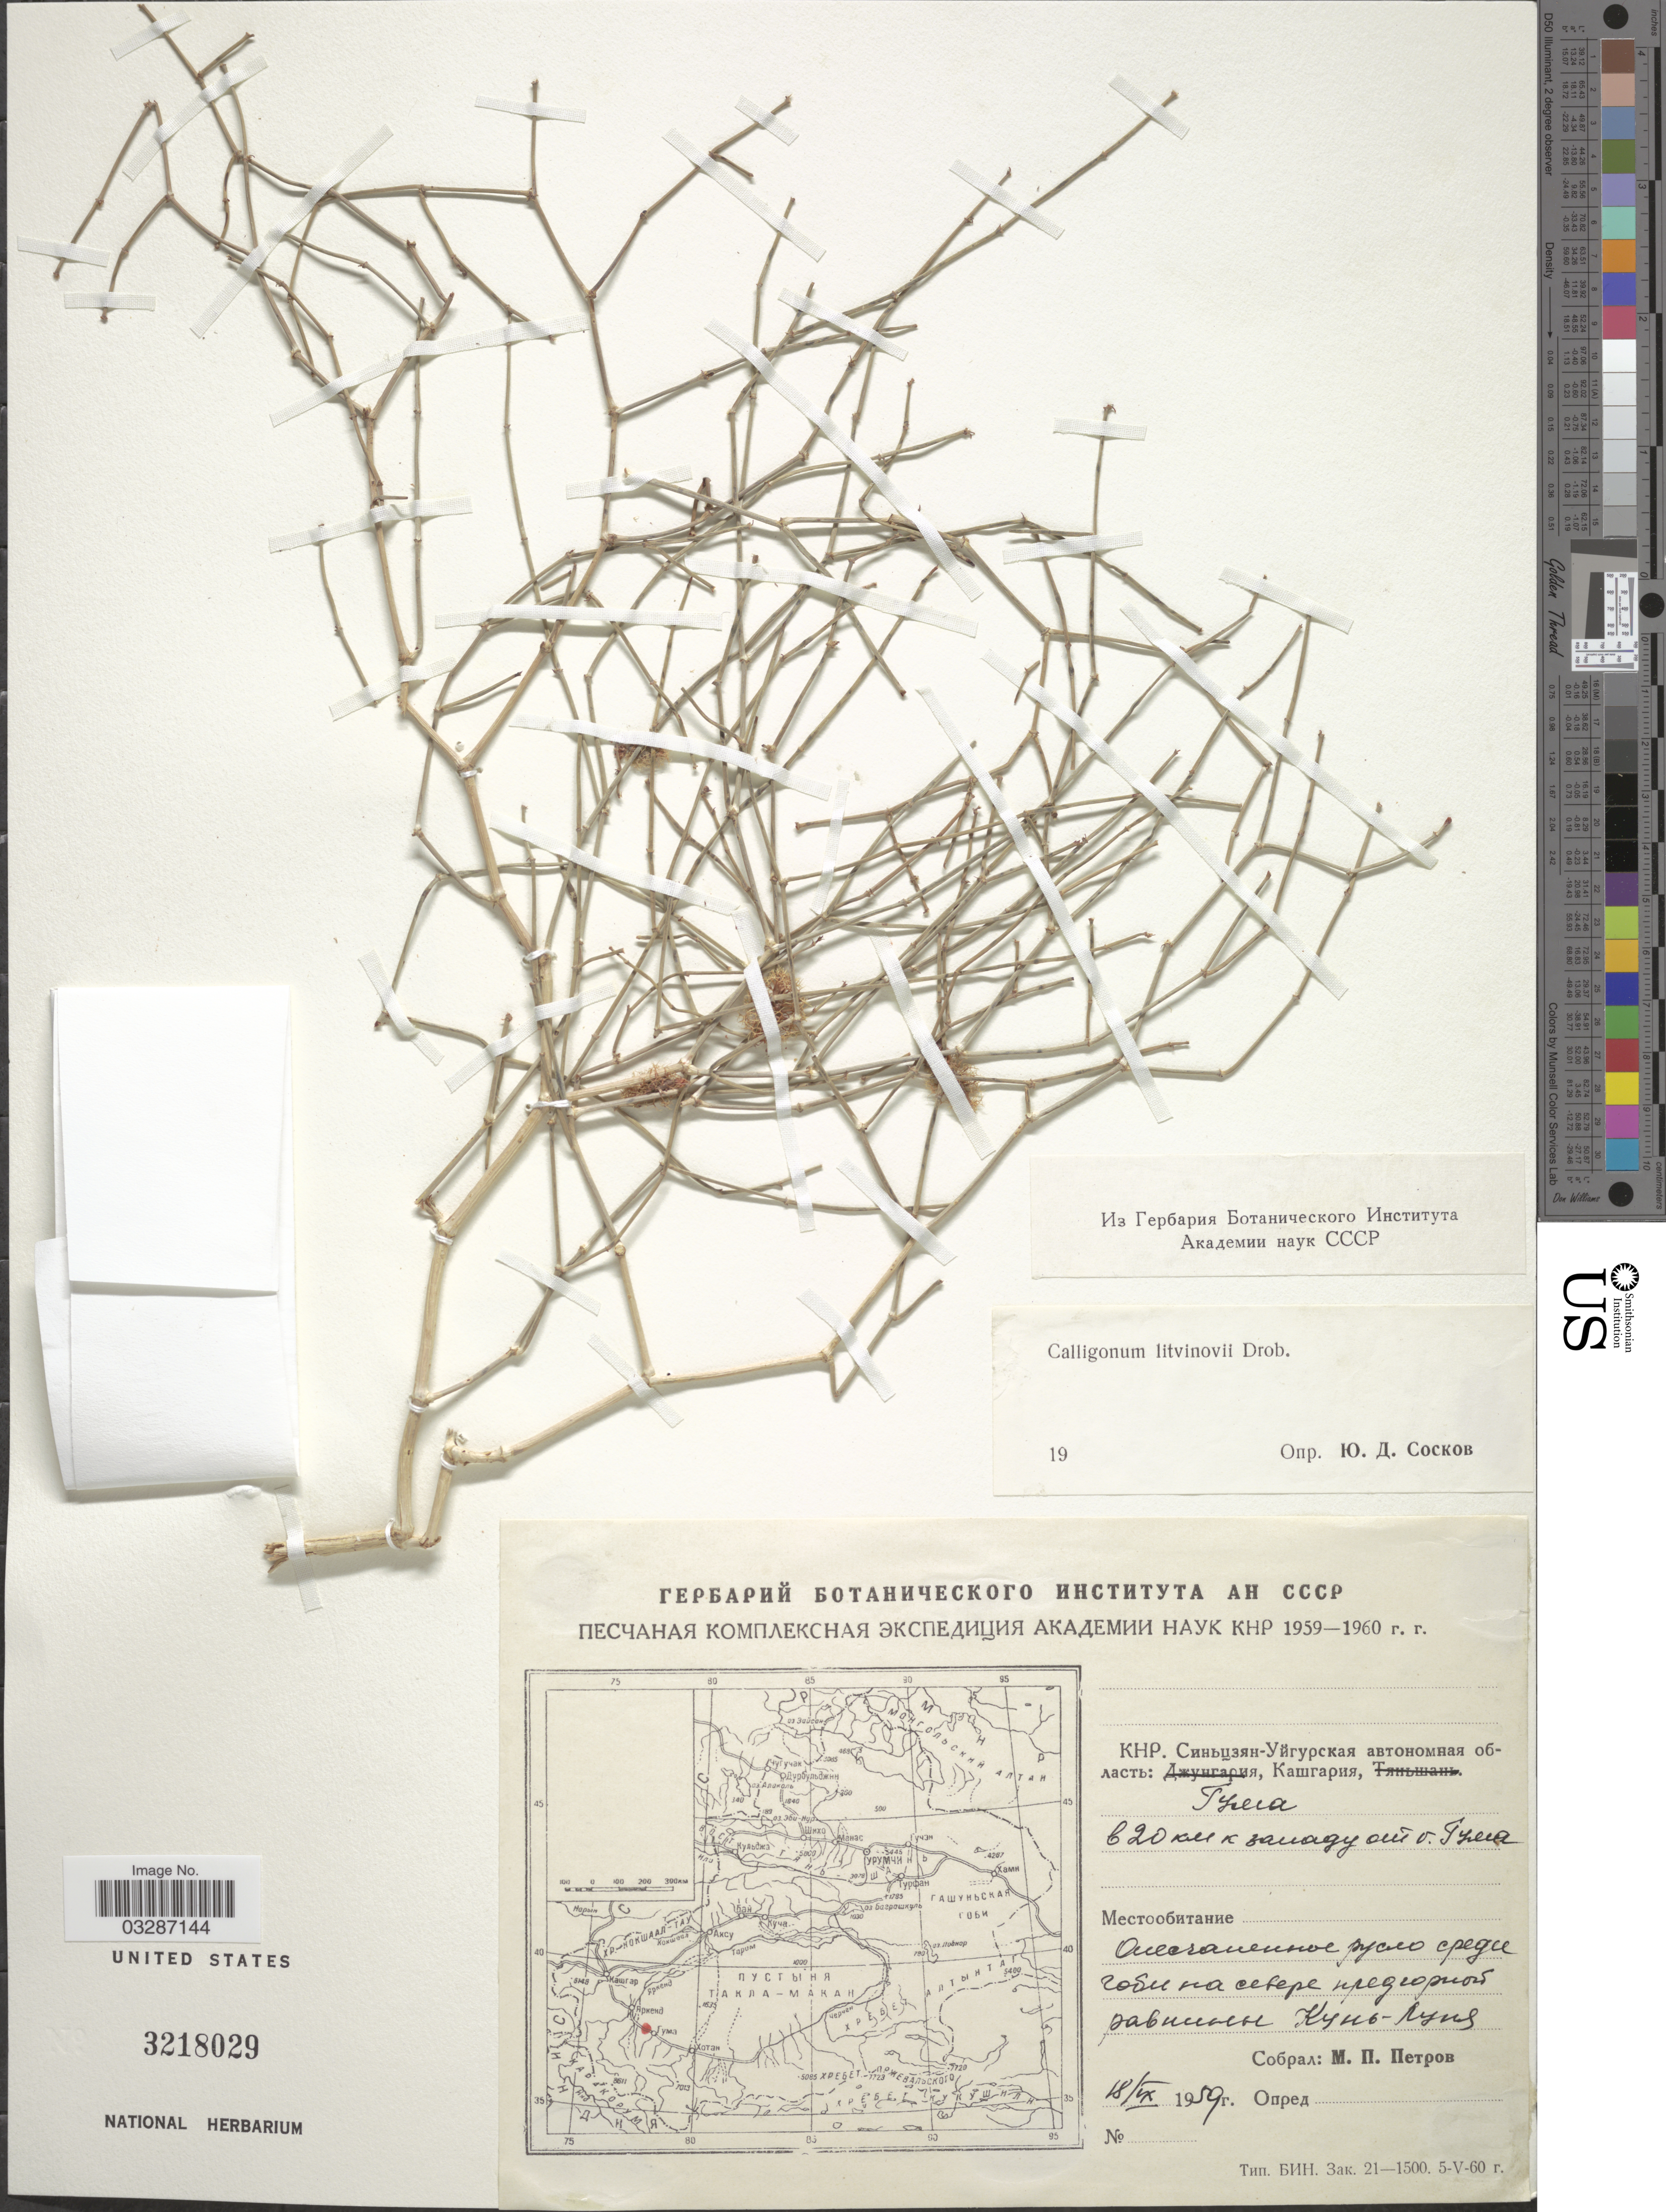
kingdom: Plantae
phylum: Tracheophyta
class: Magnoliopsida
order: Caryophyllales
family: Polygonaceae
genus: Calligonum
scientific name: Calligonum litwinowii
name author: Drobow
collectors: M. Petrov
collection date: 1959-09-18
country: China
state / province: Xinjiang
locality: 20 km W from Guma, valley of Kunlun.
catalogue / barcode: US 3218029